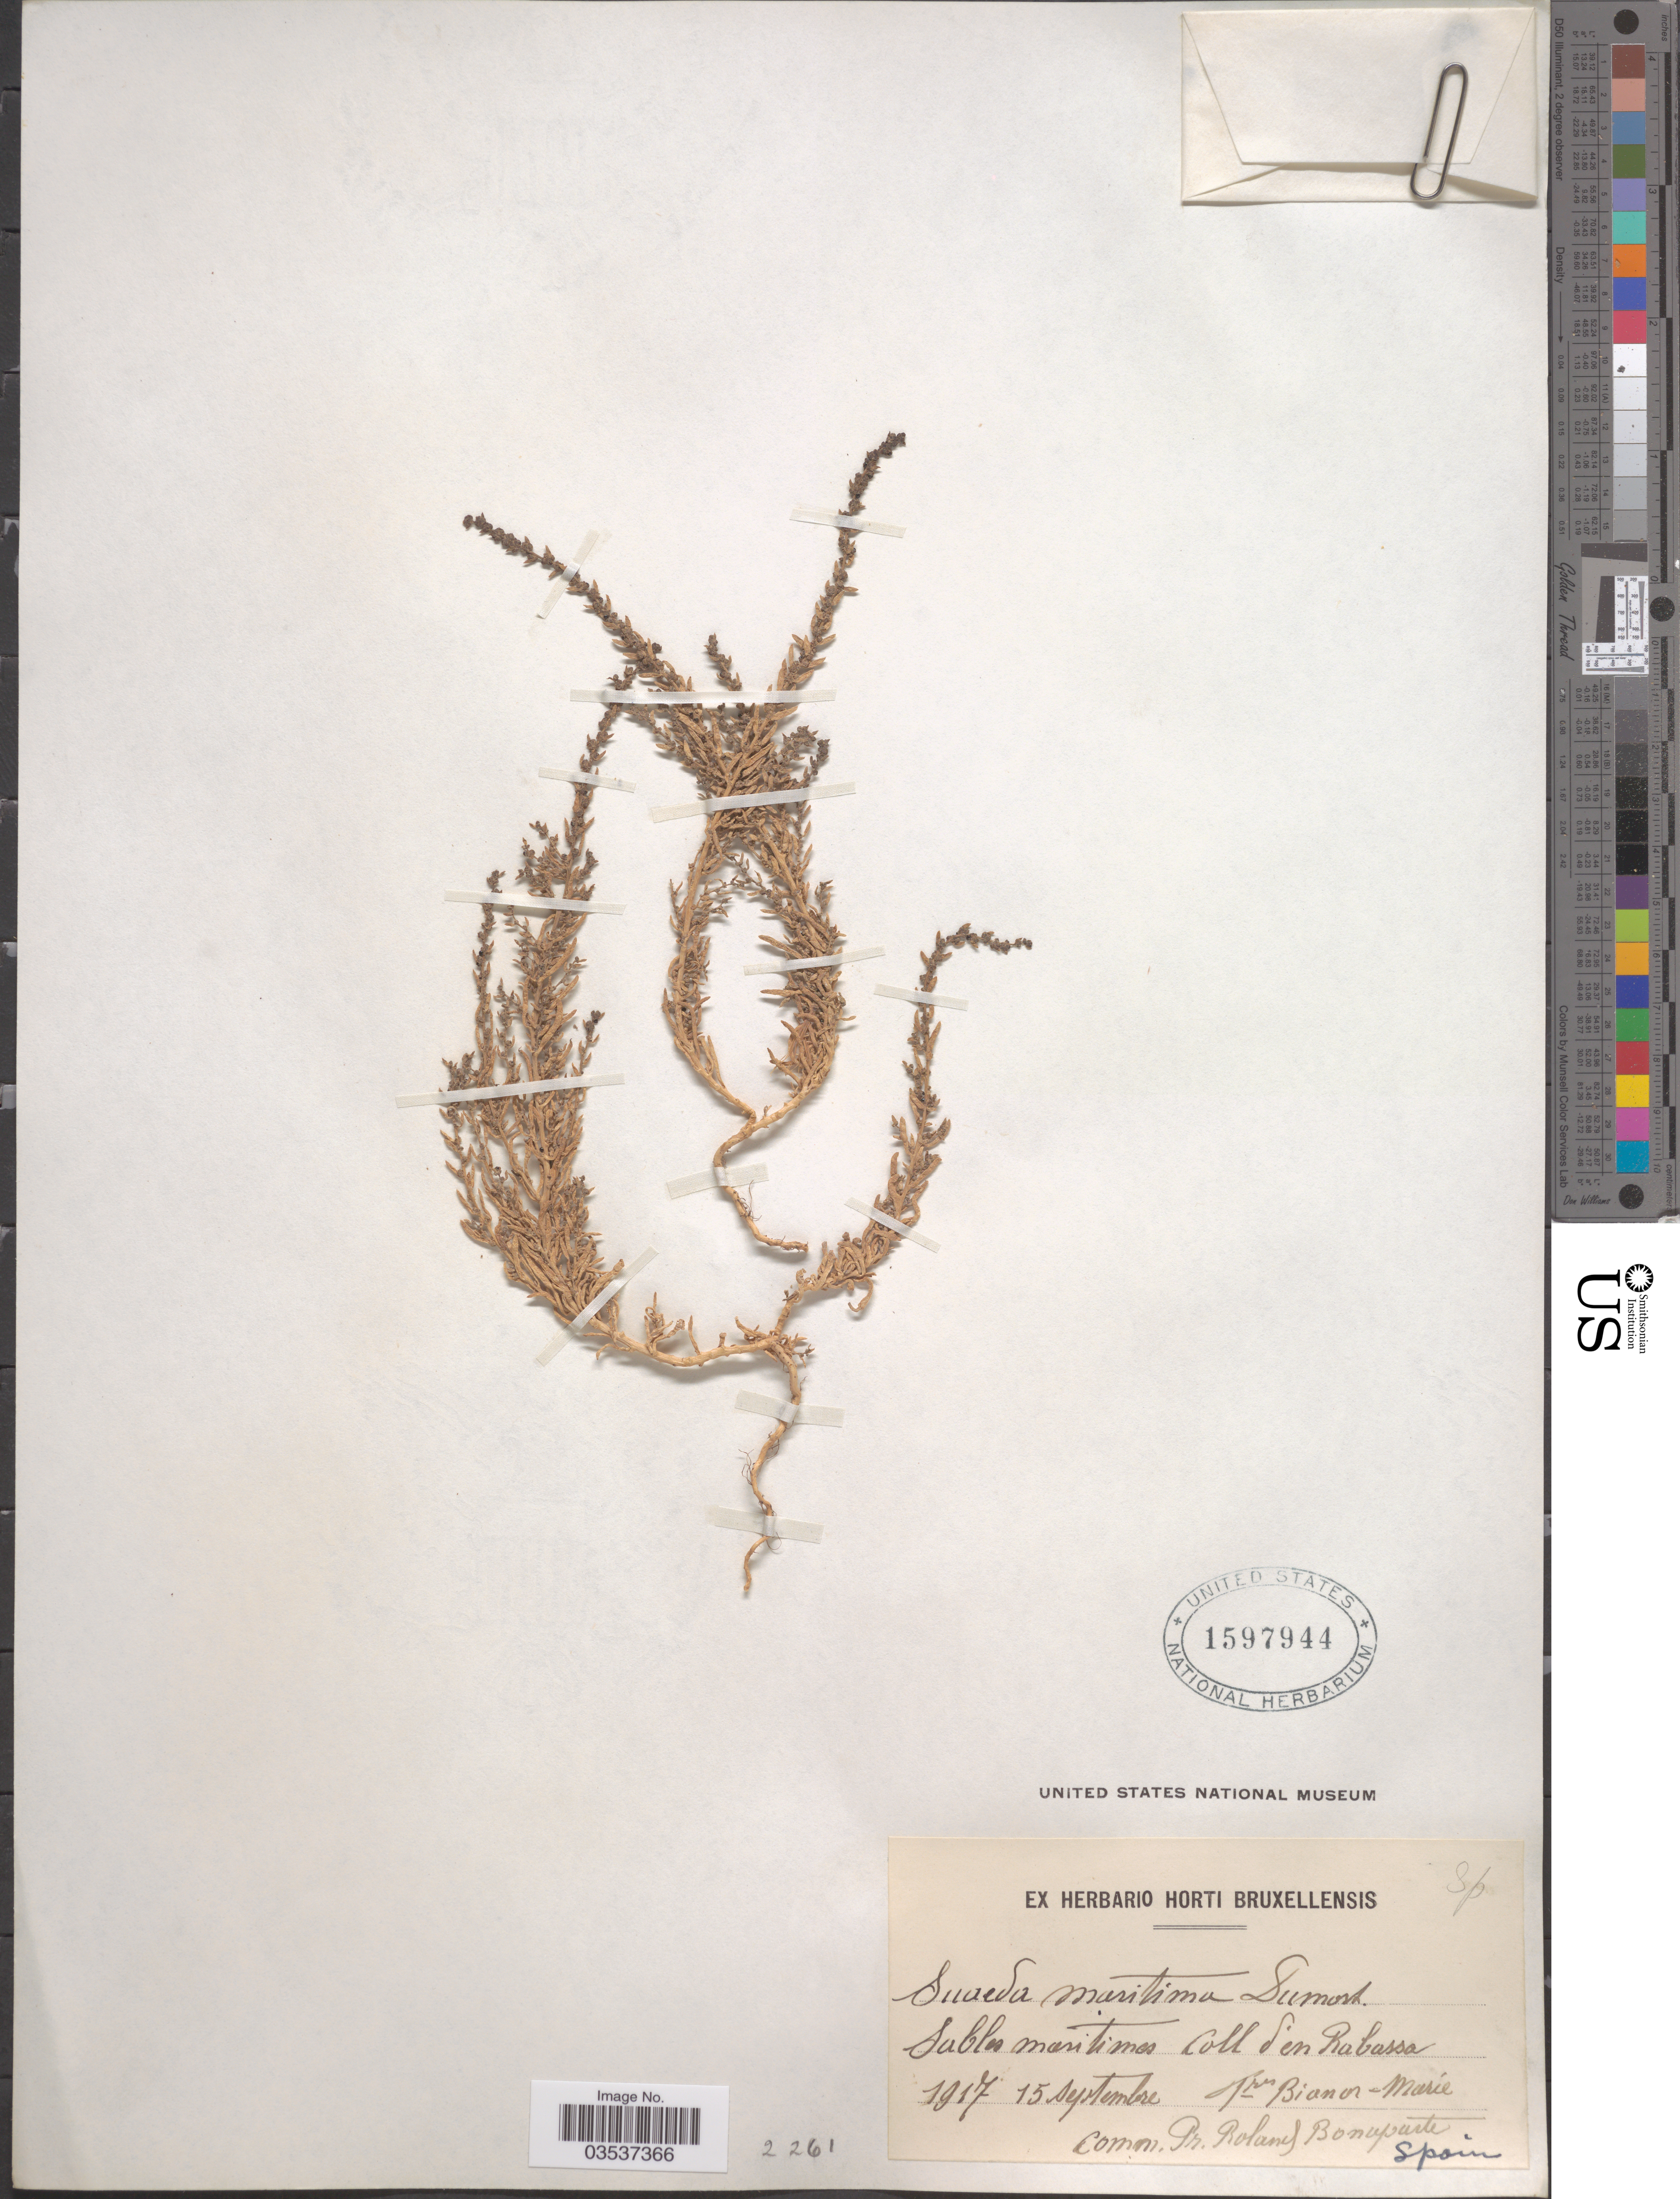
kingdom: Plantae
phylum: Tracheophyta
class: Magnoliopsida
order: Caryophyllales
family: Amaranthaceae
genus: Suaeda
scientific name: Suaeda maritima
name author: (L.) Dumort.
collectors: F. Bianor-Marie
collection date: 1917-09-15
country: Spain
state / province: Islas Baleares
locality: Sables maritimes. Coll d'en Rabassa.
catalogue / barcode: US 1597944